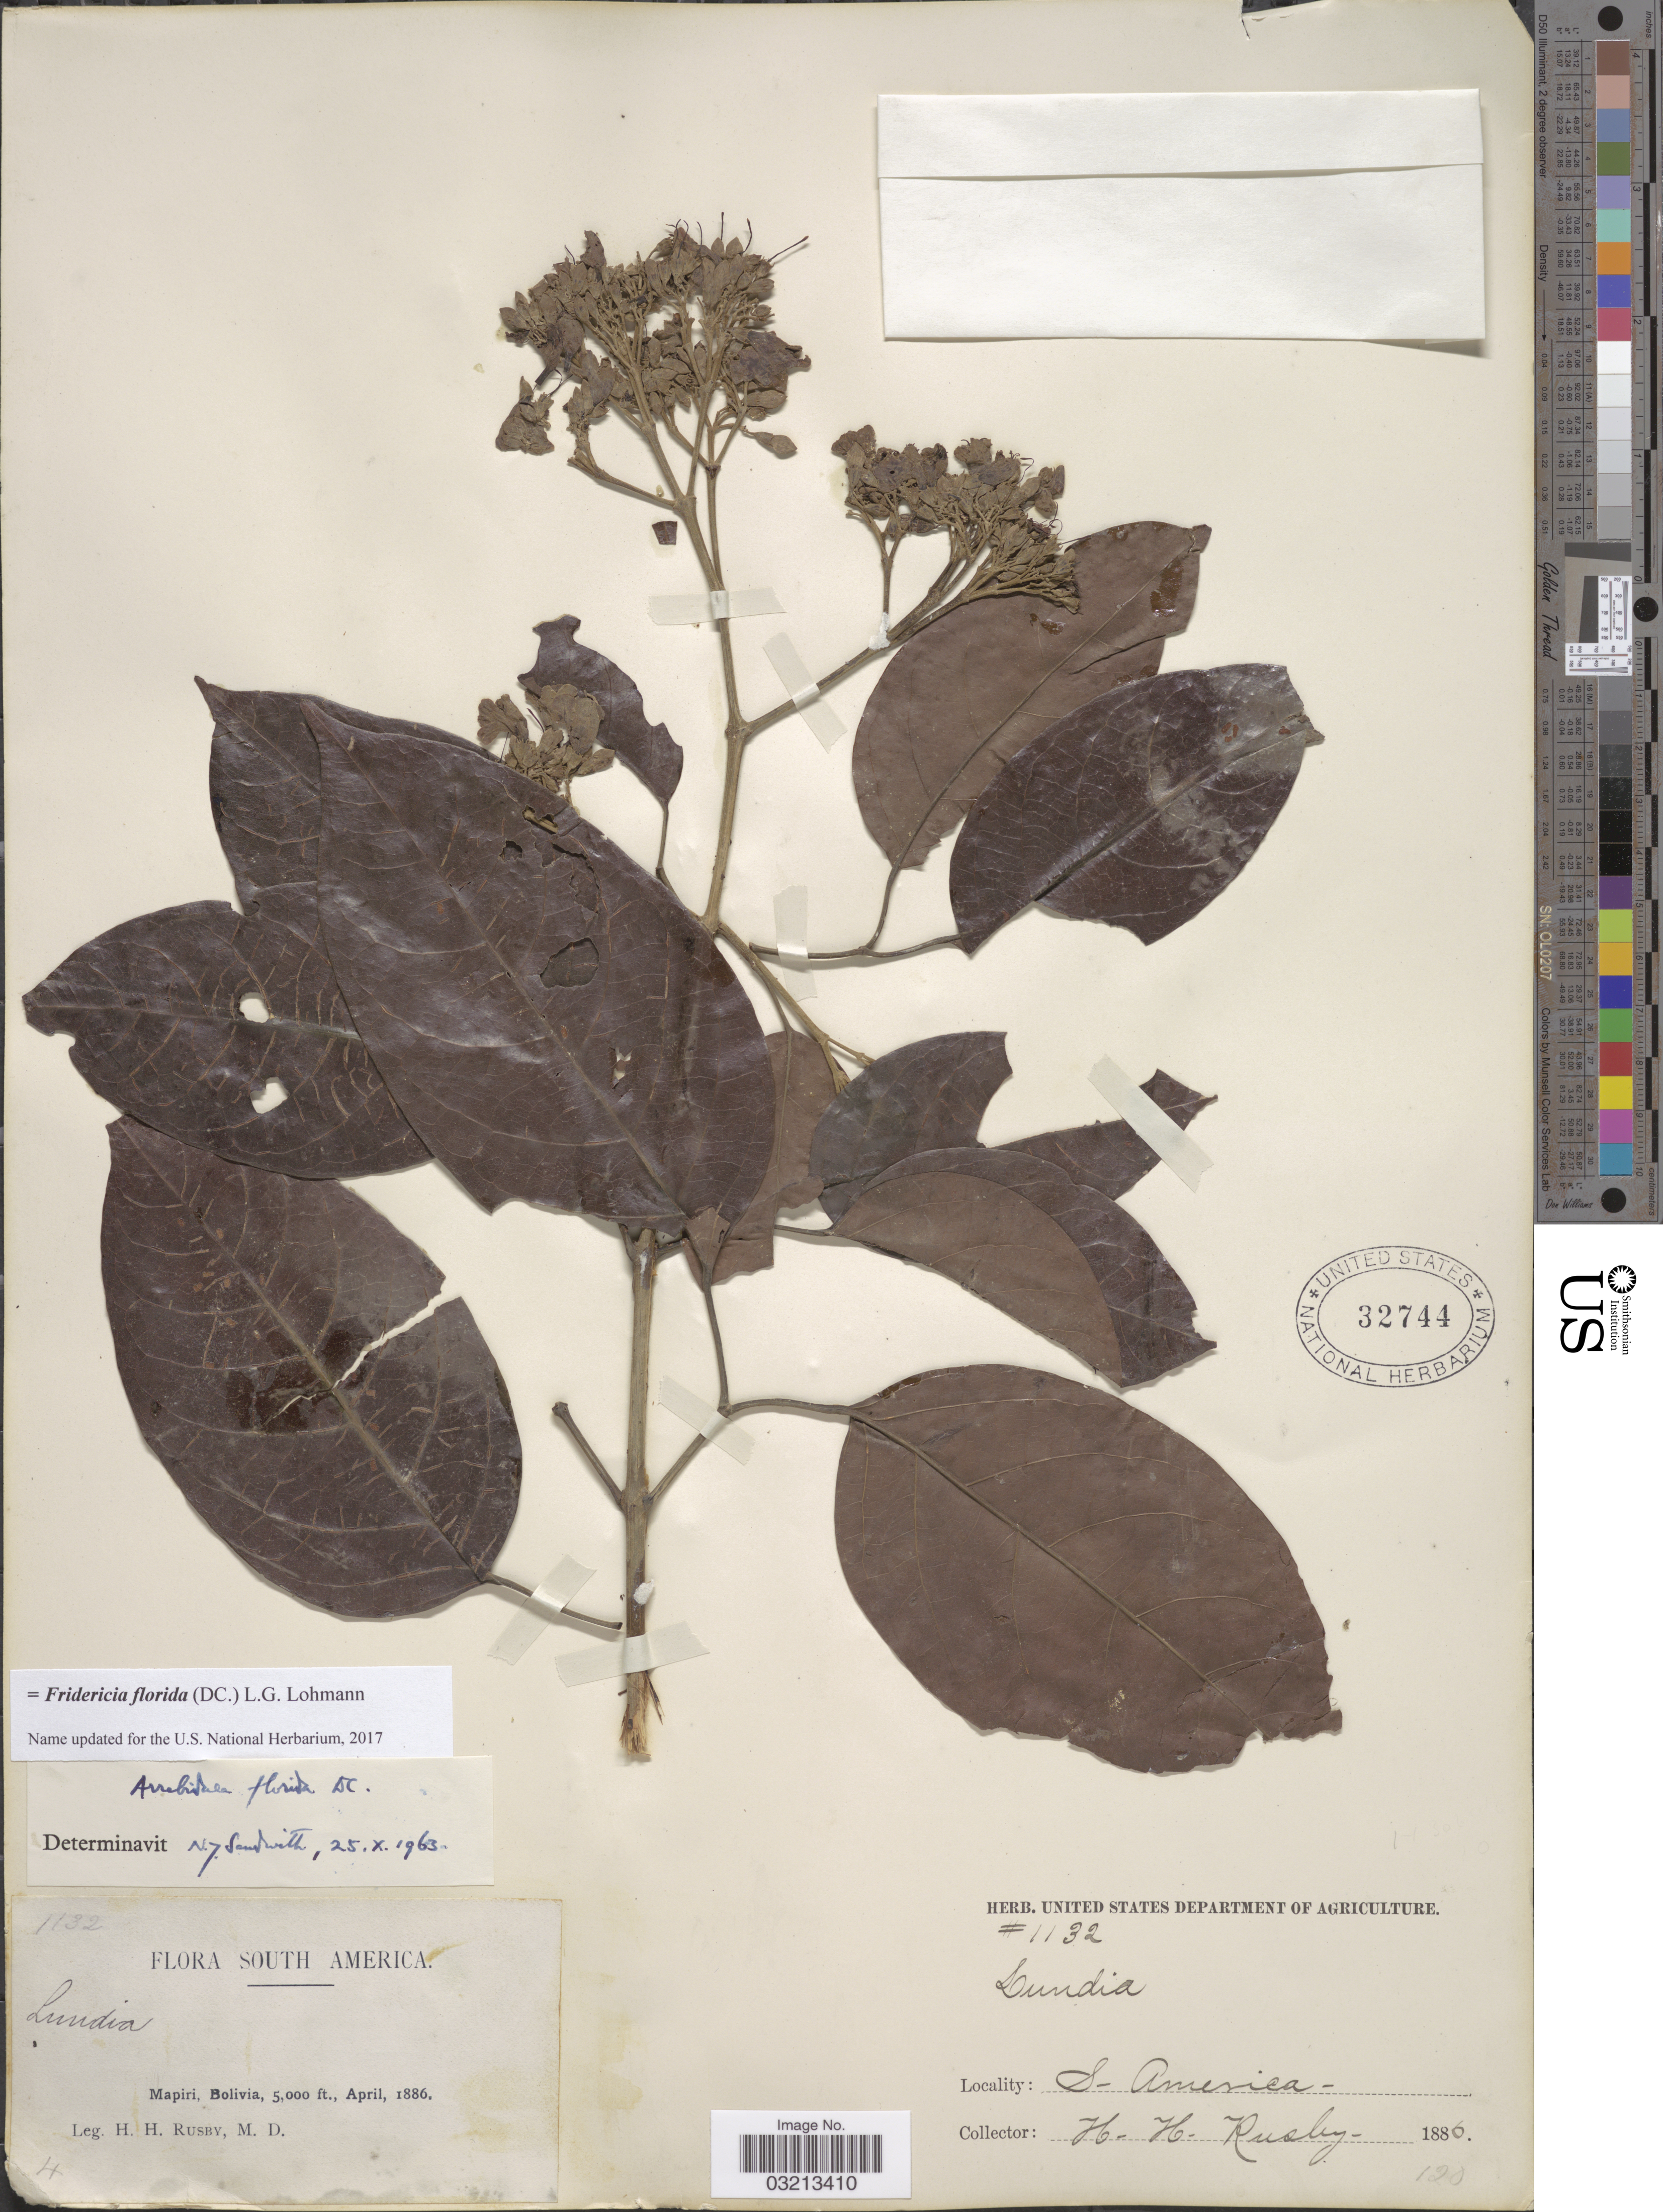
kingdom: Plantae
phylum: Tracheophyta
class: Magnoliopsida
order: Lamiales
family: Bignoniaceae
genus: Fridericia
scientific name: Fridericia florida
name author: (DC.) L.G. Lohmann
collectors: H. H. Rusby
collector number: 1132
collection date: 1886-04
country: Bolivia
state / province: La Páz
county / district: Larecaja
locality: Mapiri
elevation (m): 1524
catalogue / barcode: US 32744